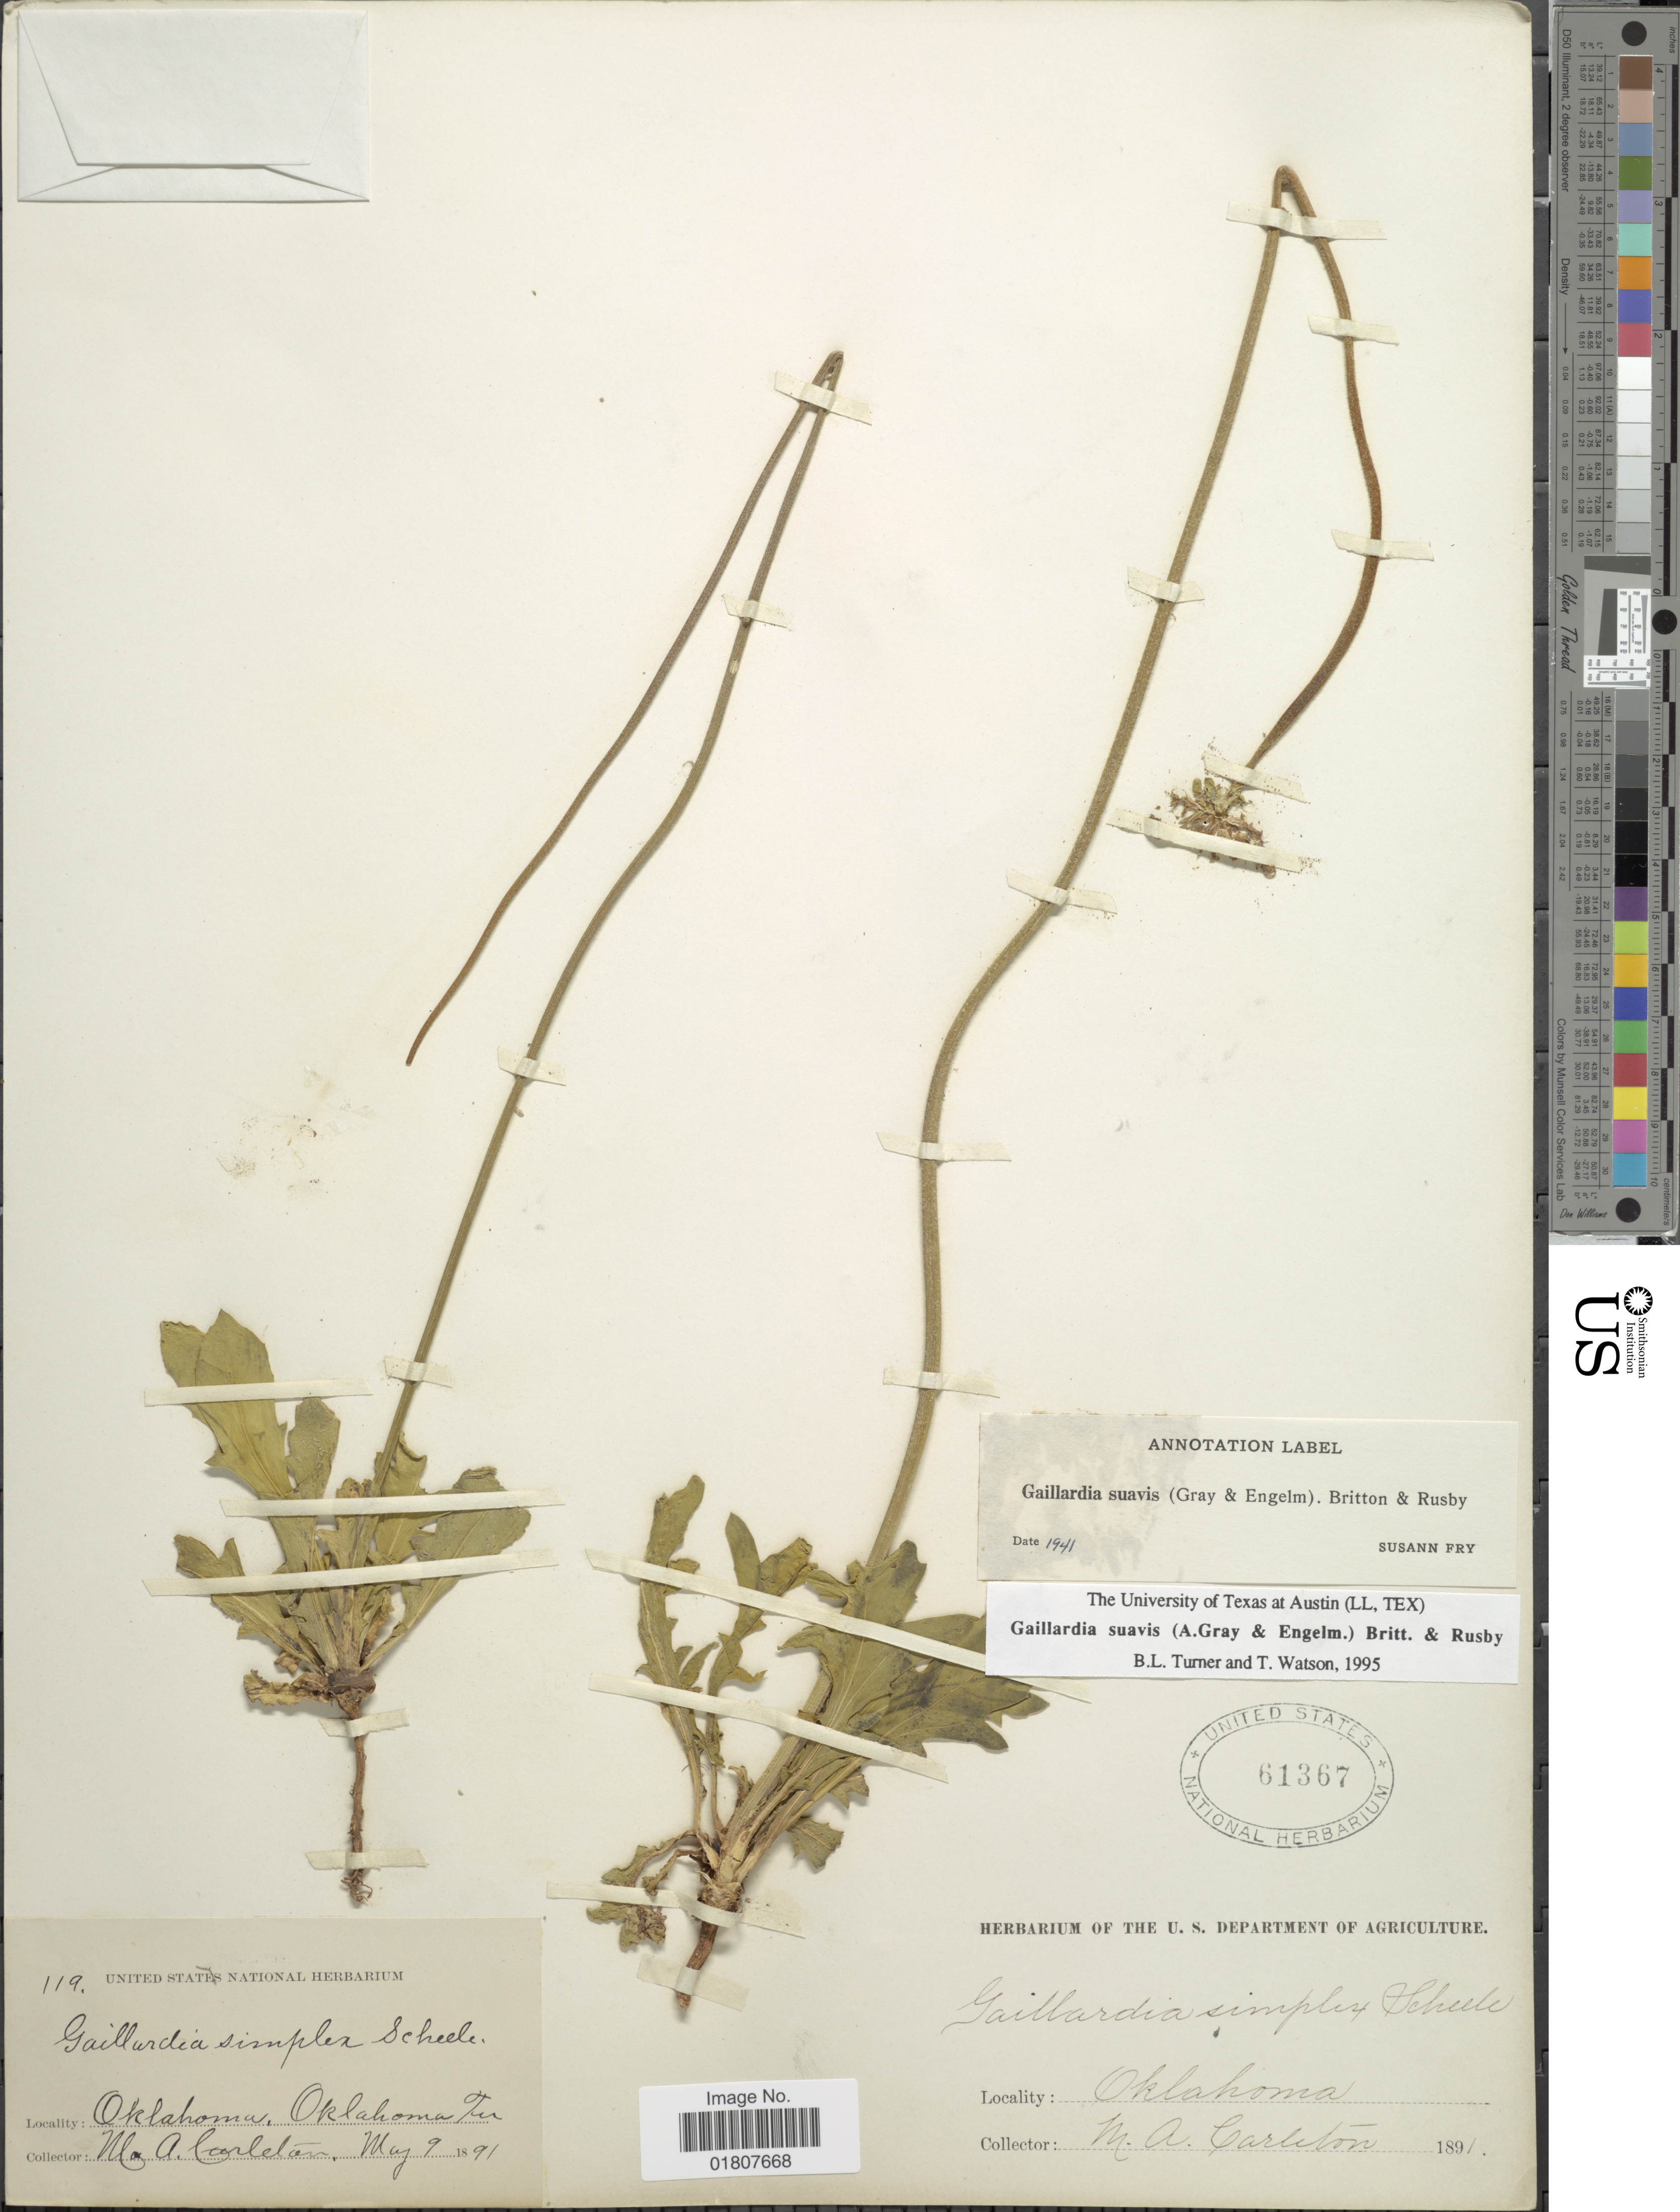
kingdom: Plantae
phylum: Tracheophyta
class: Magnoliopsida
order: Asterales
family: Asteraceae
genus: Gaillardia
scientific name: Gaillardia suavis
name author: (A. Gray & Engelm.) Britton & Rusby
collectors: M. A. Carleton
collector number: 119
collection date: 1891-05-09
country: United States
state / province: Oklahoma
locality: Oklahoma. Oklahoma Territory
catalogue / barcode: US 61367